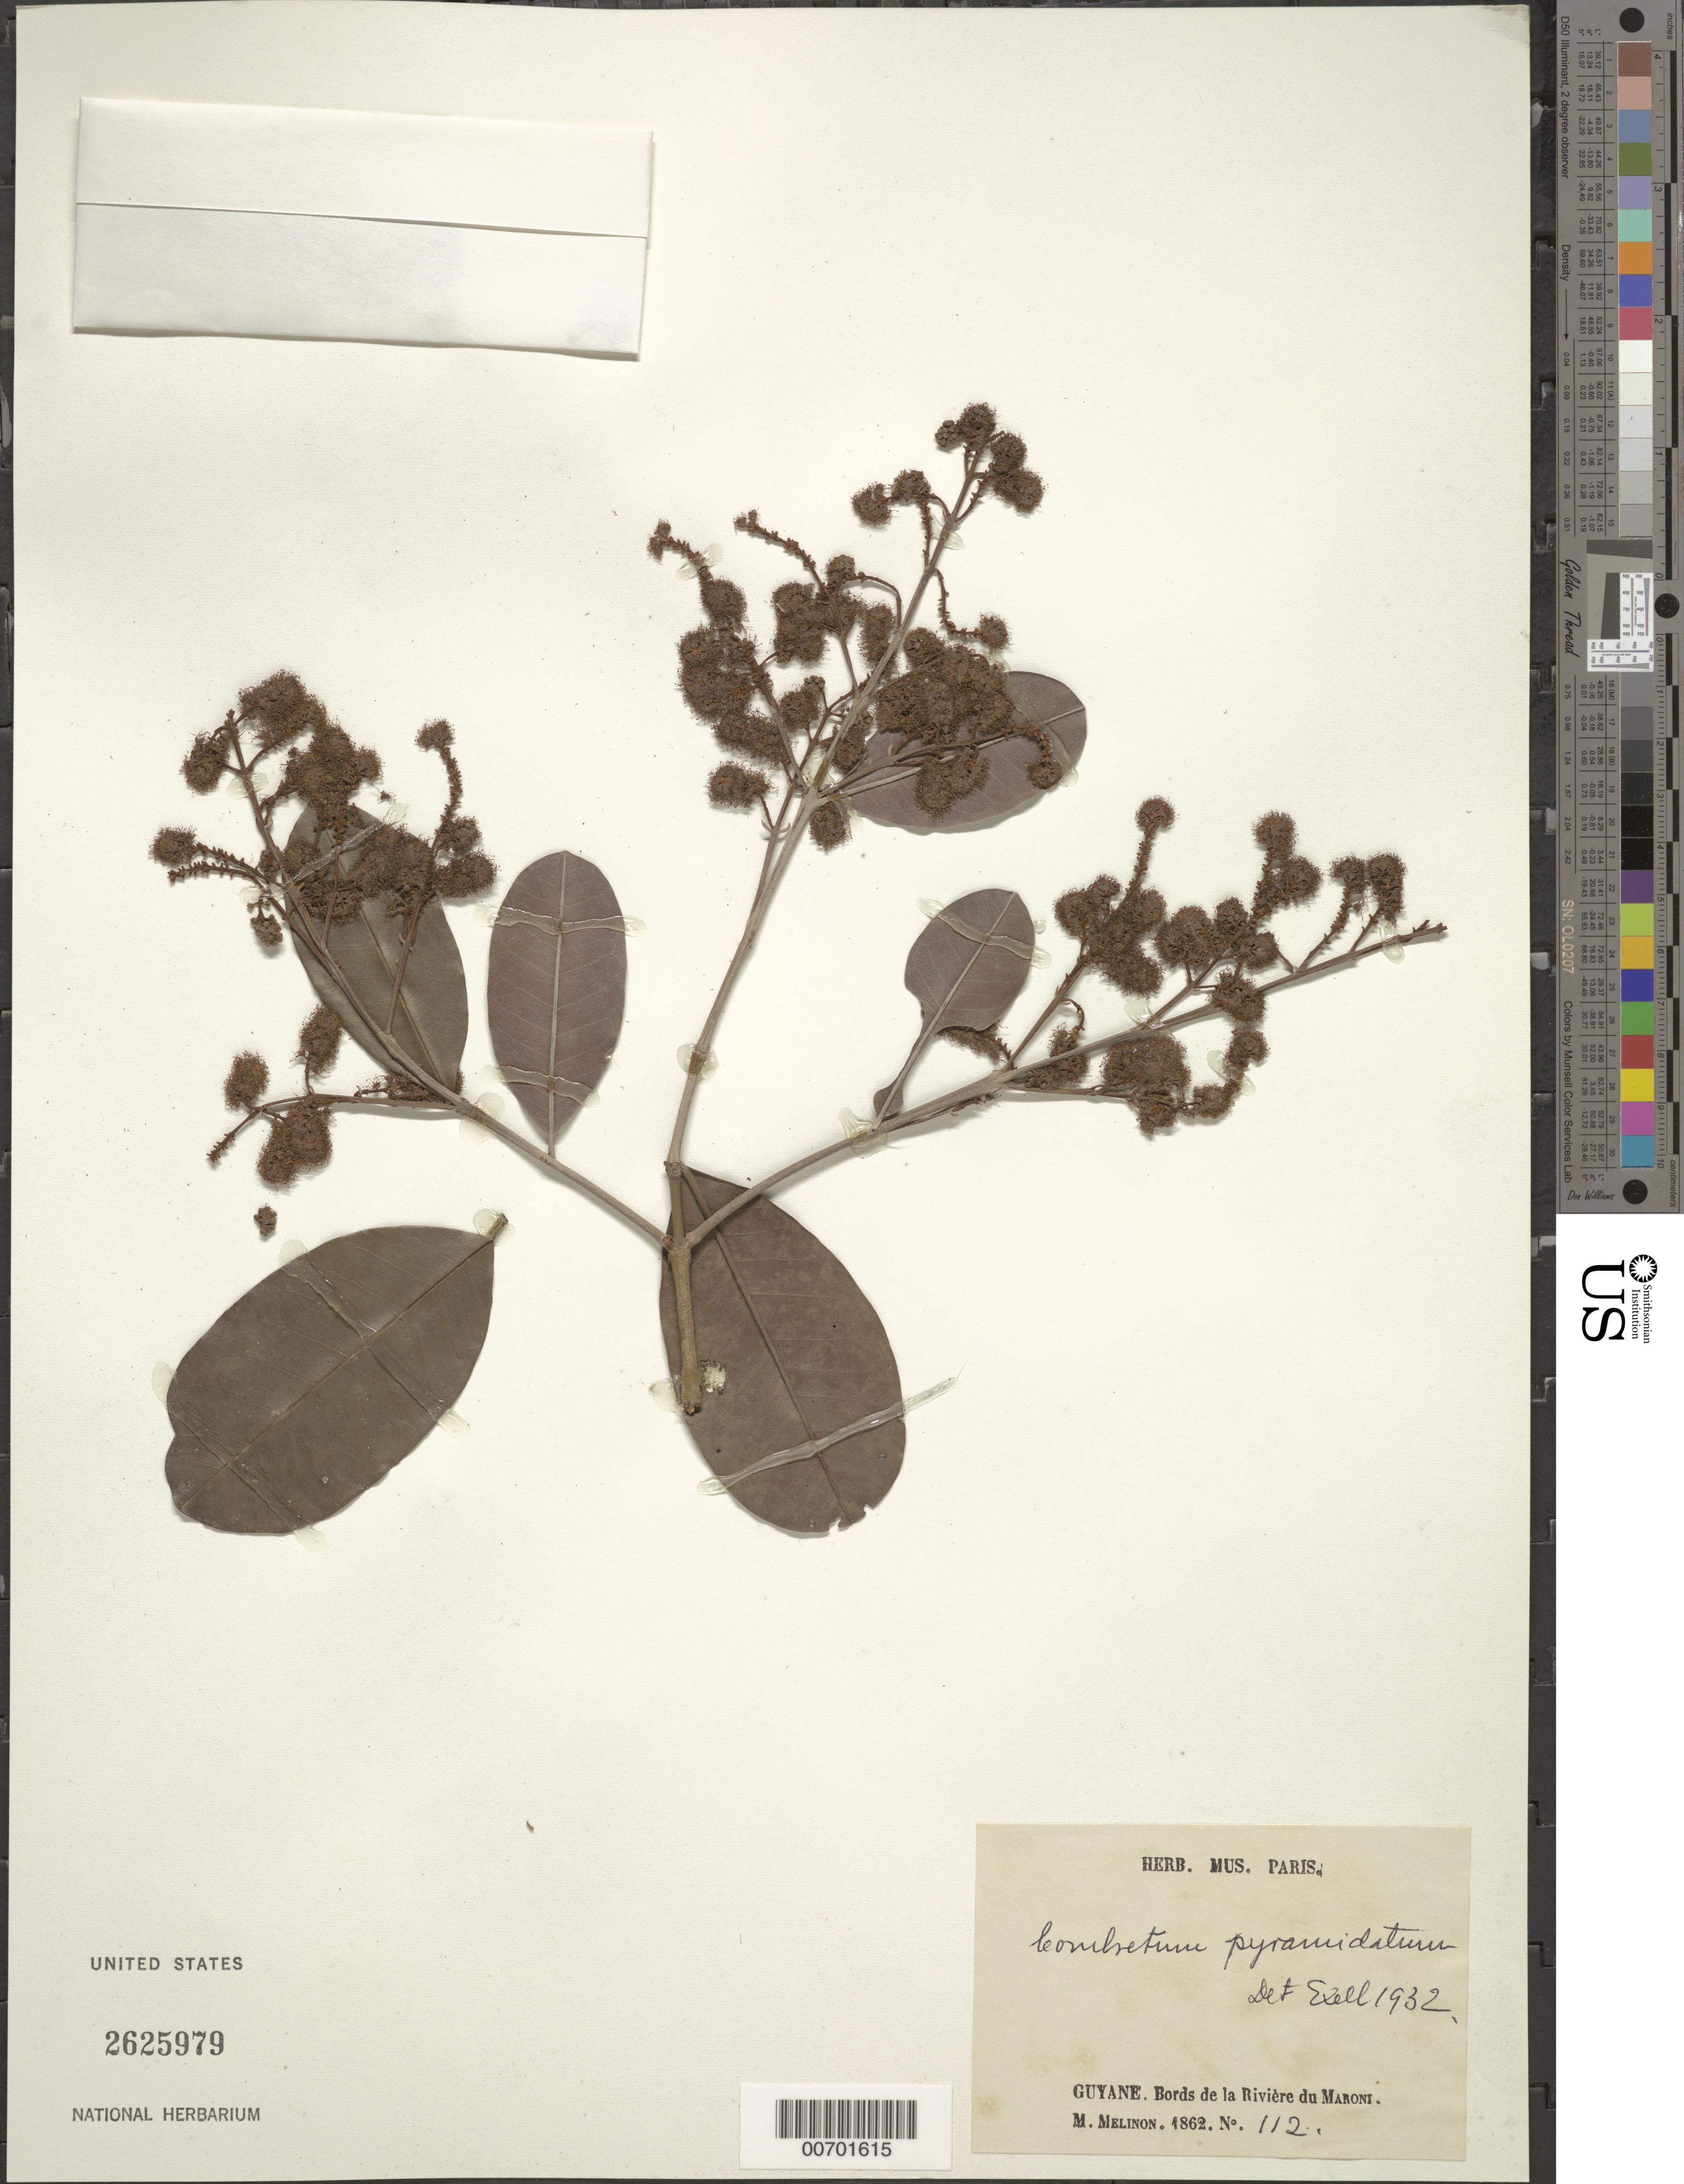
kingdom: Plantae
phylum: Tracheophyta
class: Magnoliopsida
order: Myrtales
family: Combretaceae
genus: Combretum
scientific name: Combretum pyramidatum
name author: Desv.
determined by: Exell, A. W.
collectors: E. Mélinon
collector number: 112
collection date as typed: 1862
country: French Guiana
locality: Maroni R.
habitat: Bords de la rivière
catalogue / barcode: US 2625979